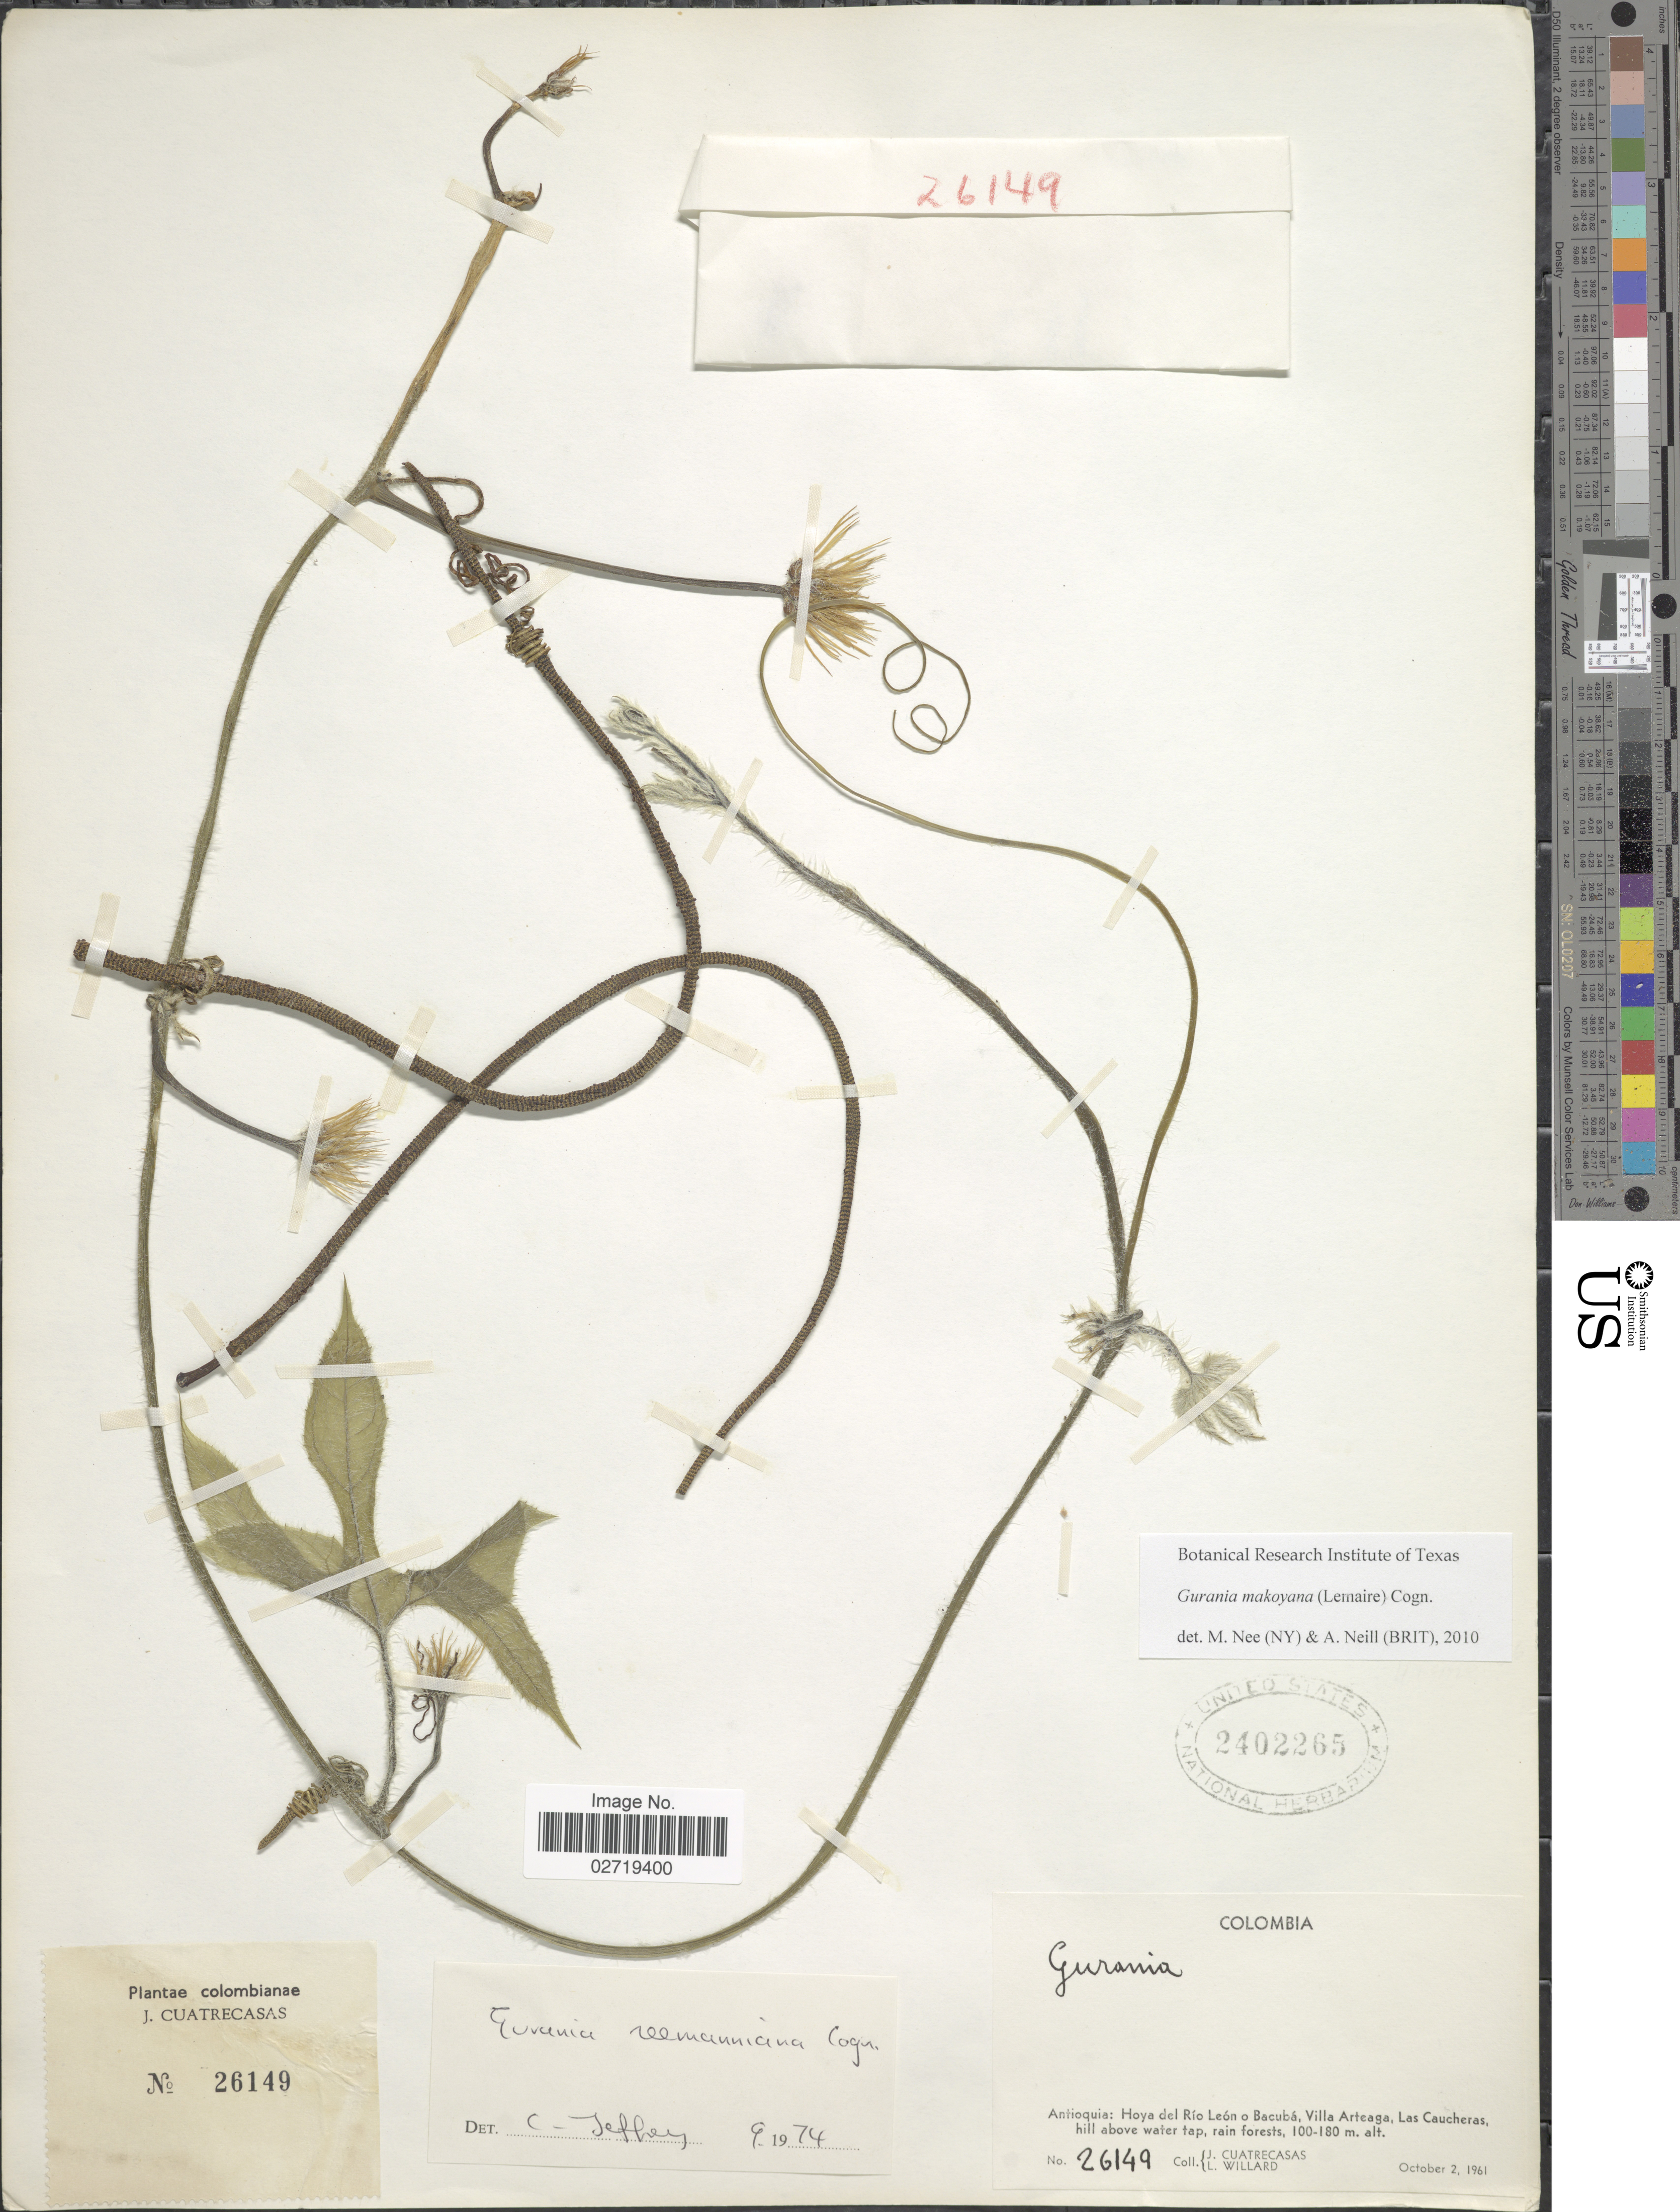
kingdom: Plantae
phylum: Tracheophyta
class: Magnoliopsida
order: Cucurbitales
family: Cucurbitaceae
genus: Gurania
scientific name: Gurania makoyana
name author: (Lem.) Cogn.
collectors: J. Cuatrecasas & L. Willard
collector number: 26149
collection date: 1961-10-02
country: Colombia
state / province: Antioquia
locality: Hoya del Río León o Bacubá, Villa Arteaga, Las Caucheras, hill above water tap, rain forest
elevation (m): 100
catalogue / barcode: US 2402265